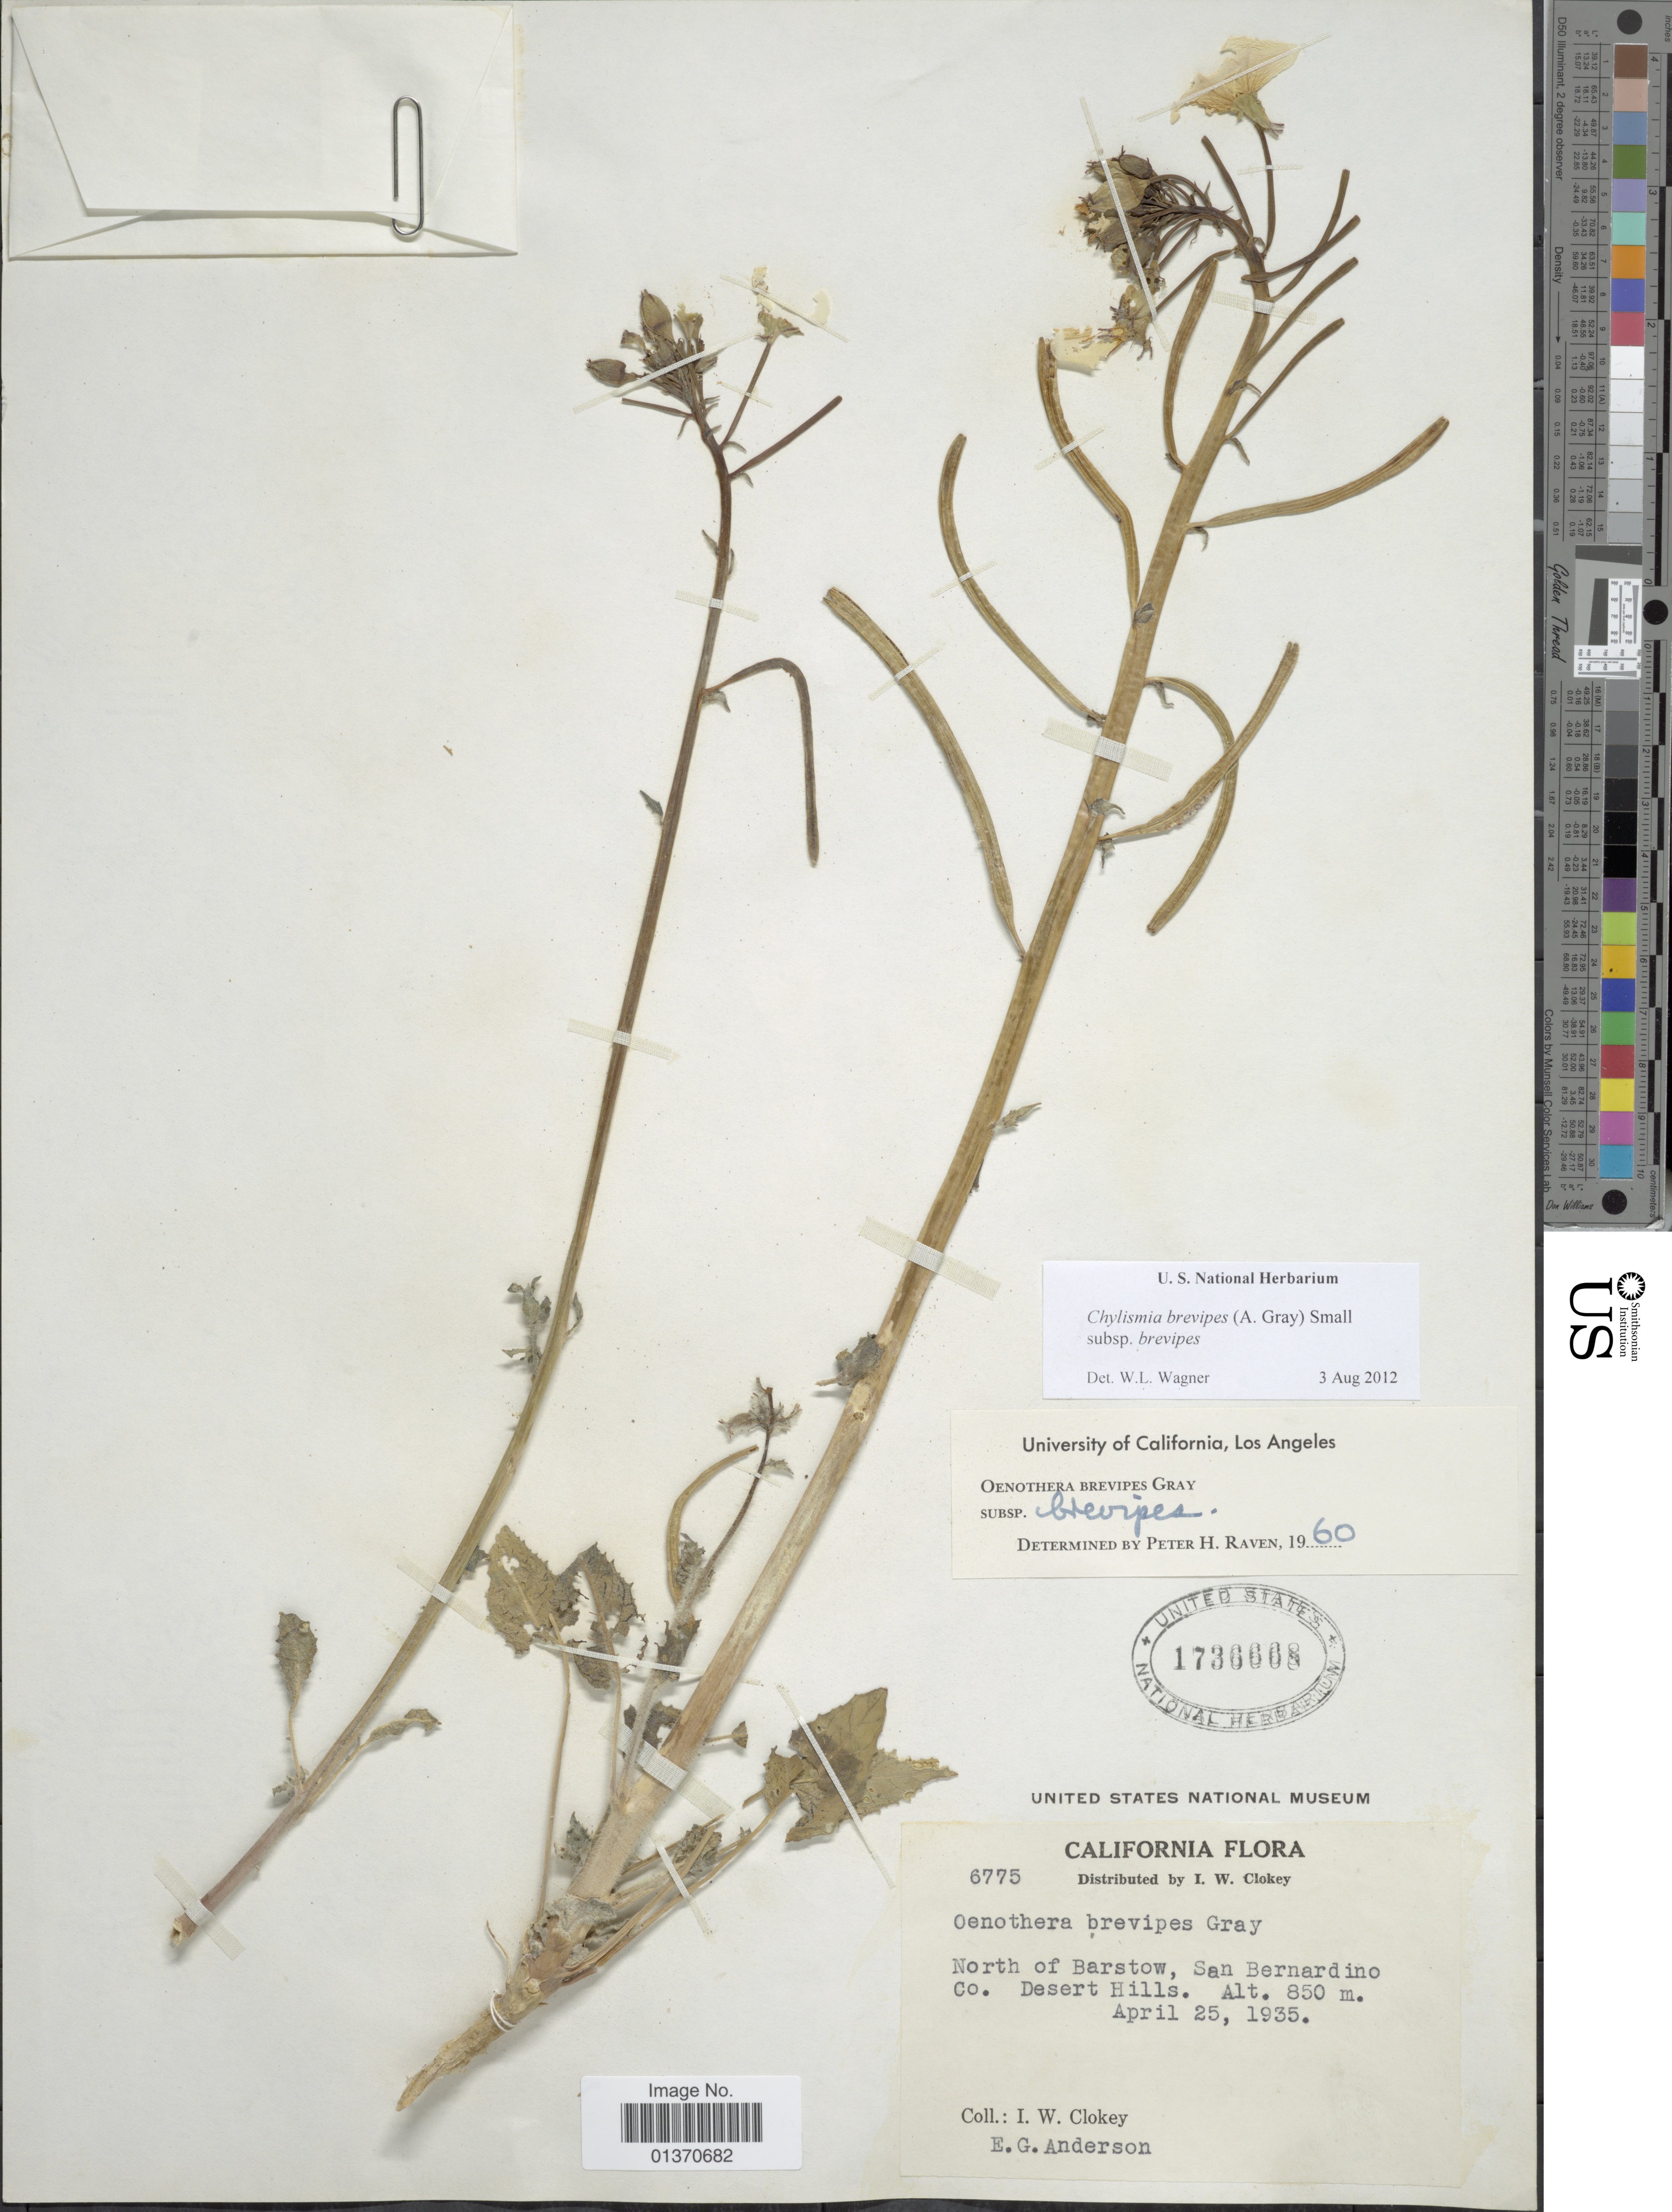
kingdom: Plantae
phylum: Tracheophyta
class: Magnoliopsida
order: Myrtales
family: Onagraceae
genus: Chylismia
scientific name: Chylismia brevipes subsp. brevipes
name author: (A. Gray) Small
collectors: I. W. Clokey & E. G. Anderson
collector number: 6775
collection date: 1935-04-25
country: United States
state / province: California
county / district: San Bernardino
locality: North of Barstow, San Bernardino Co. Desert Hills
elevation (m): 850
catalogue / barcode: US 1736668